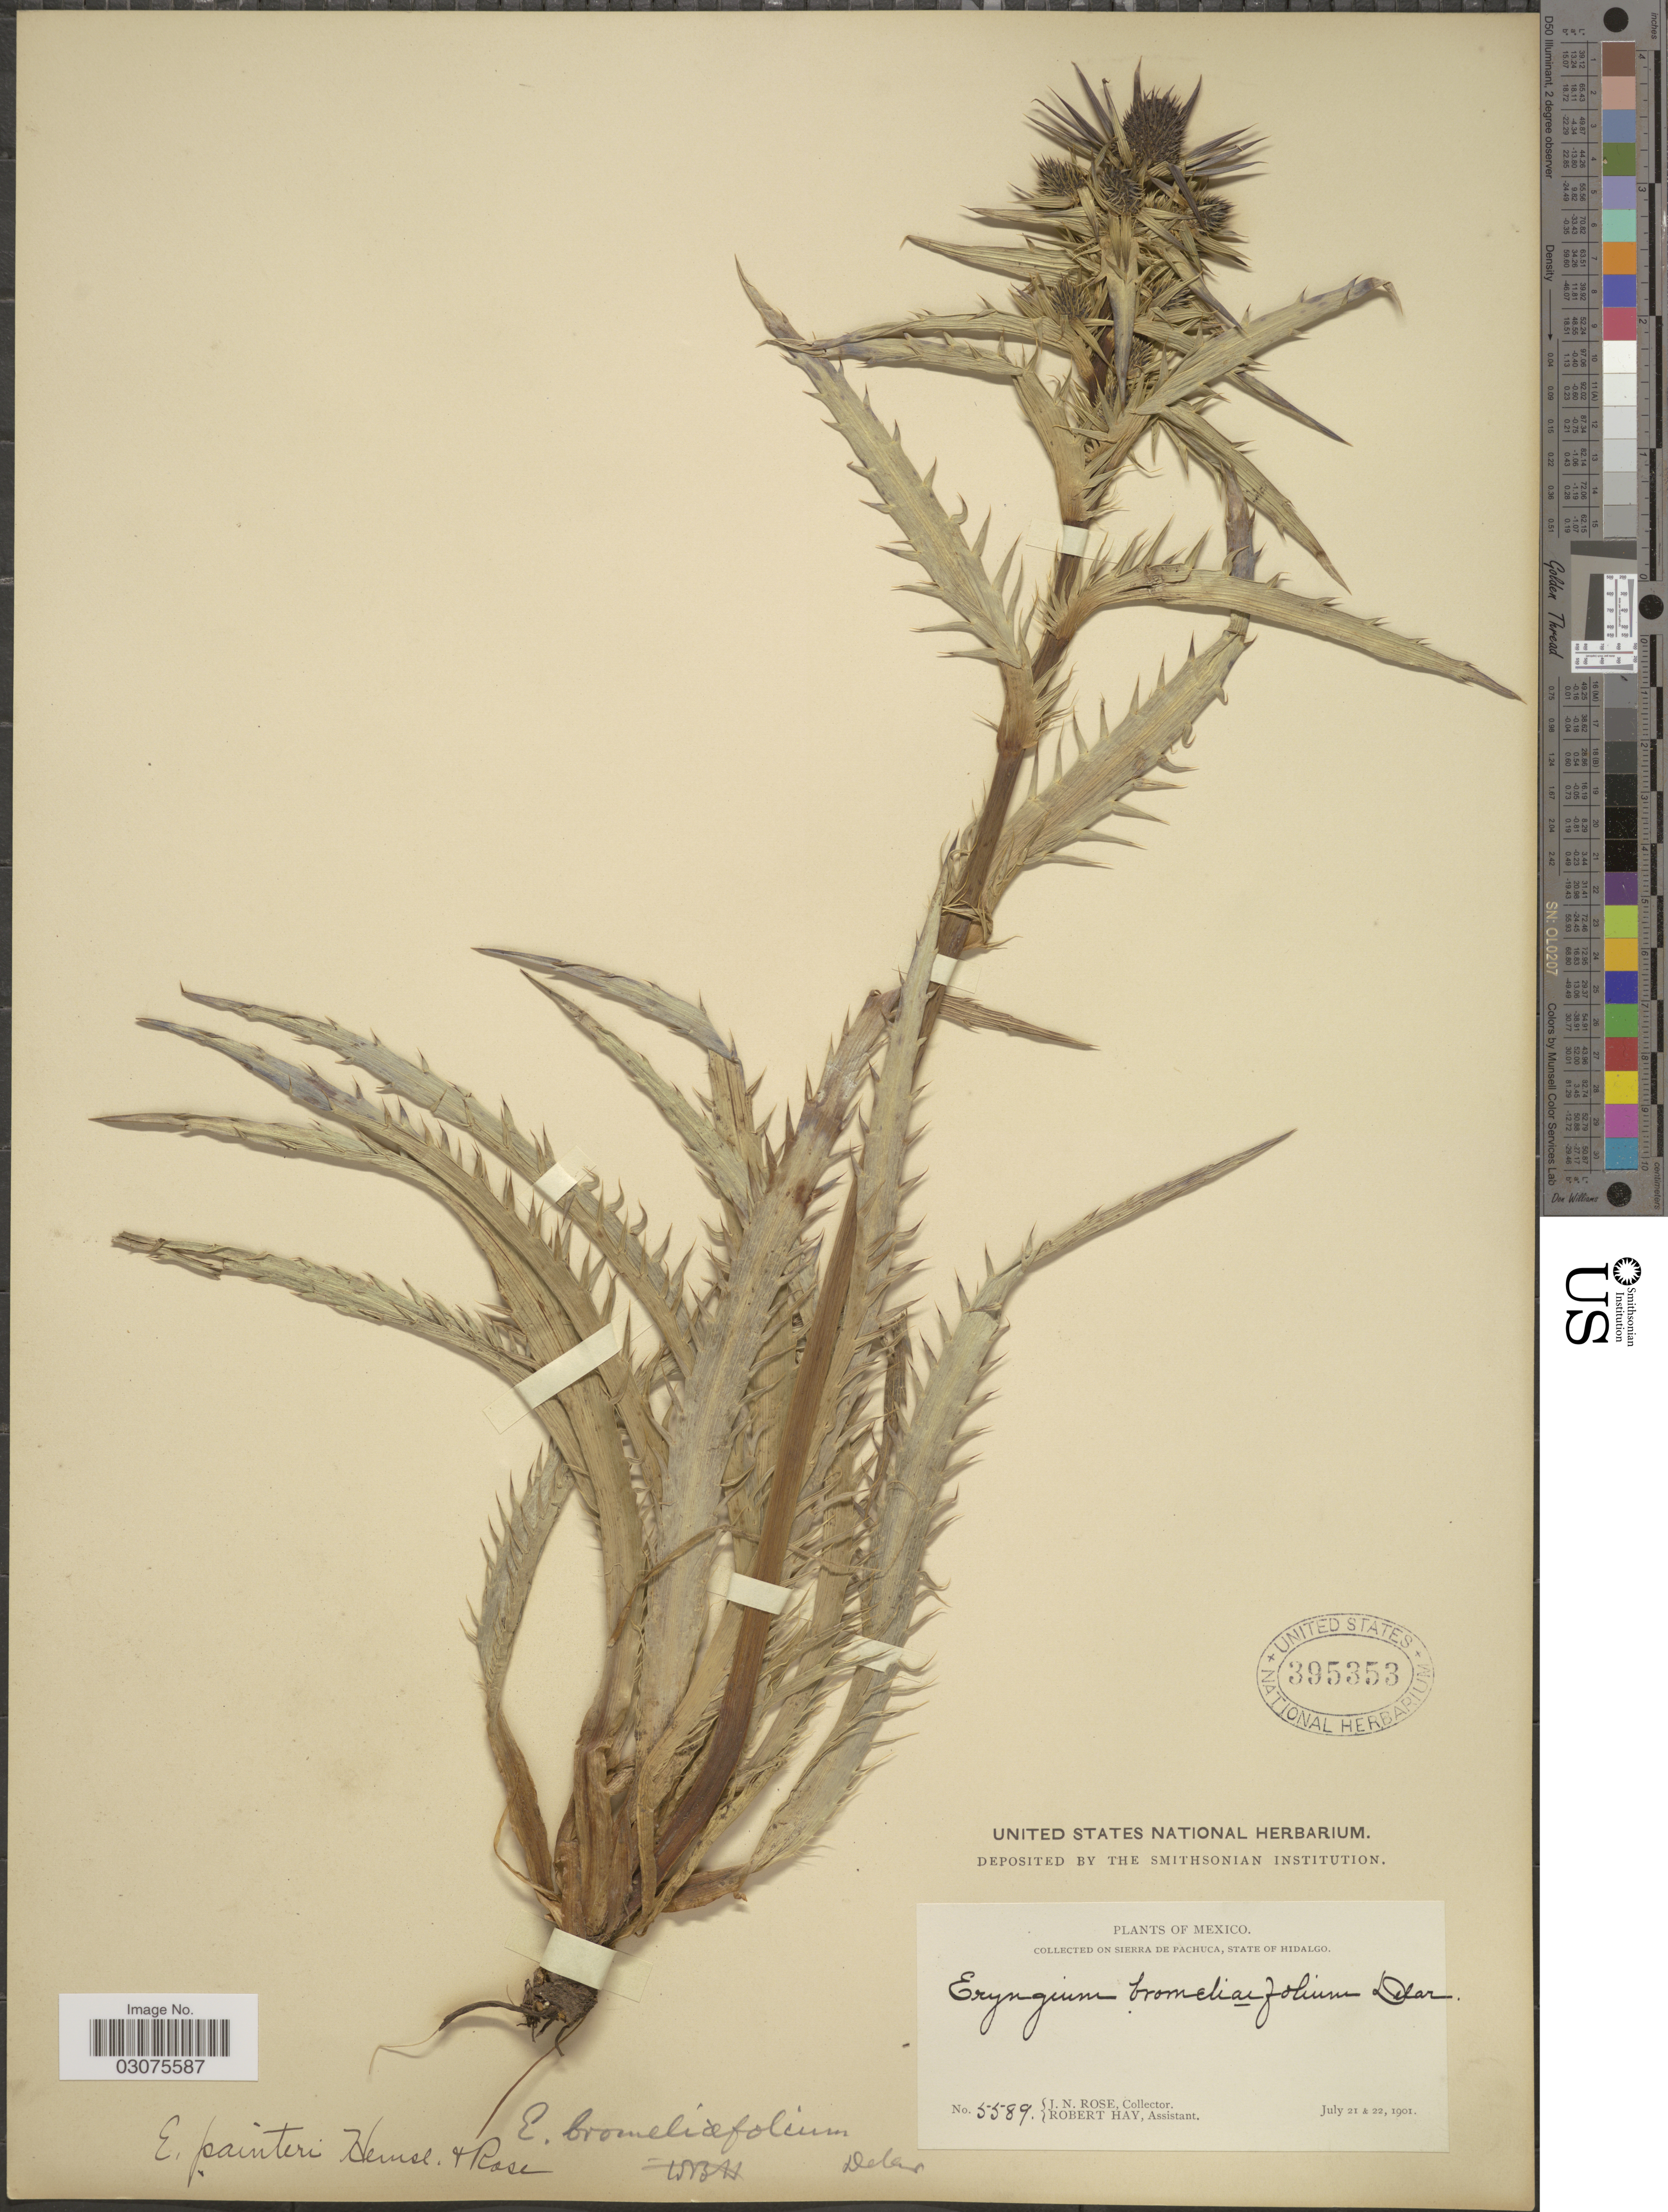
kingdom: Plantae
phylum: Tracheophyta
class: Magnoliopsida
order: Apiales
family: Apiaceae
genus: Eryngium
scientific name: Eryngium deppeanum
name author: Schltdl. & Cham.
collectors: J. N. Rose & R. H. Hay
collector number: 5589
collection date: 1901-07-21/1901-07-22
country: Mexico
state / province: Hidalgo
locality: On Sierra de Pachuca.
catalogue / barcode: US 395353